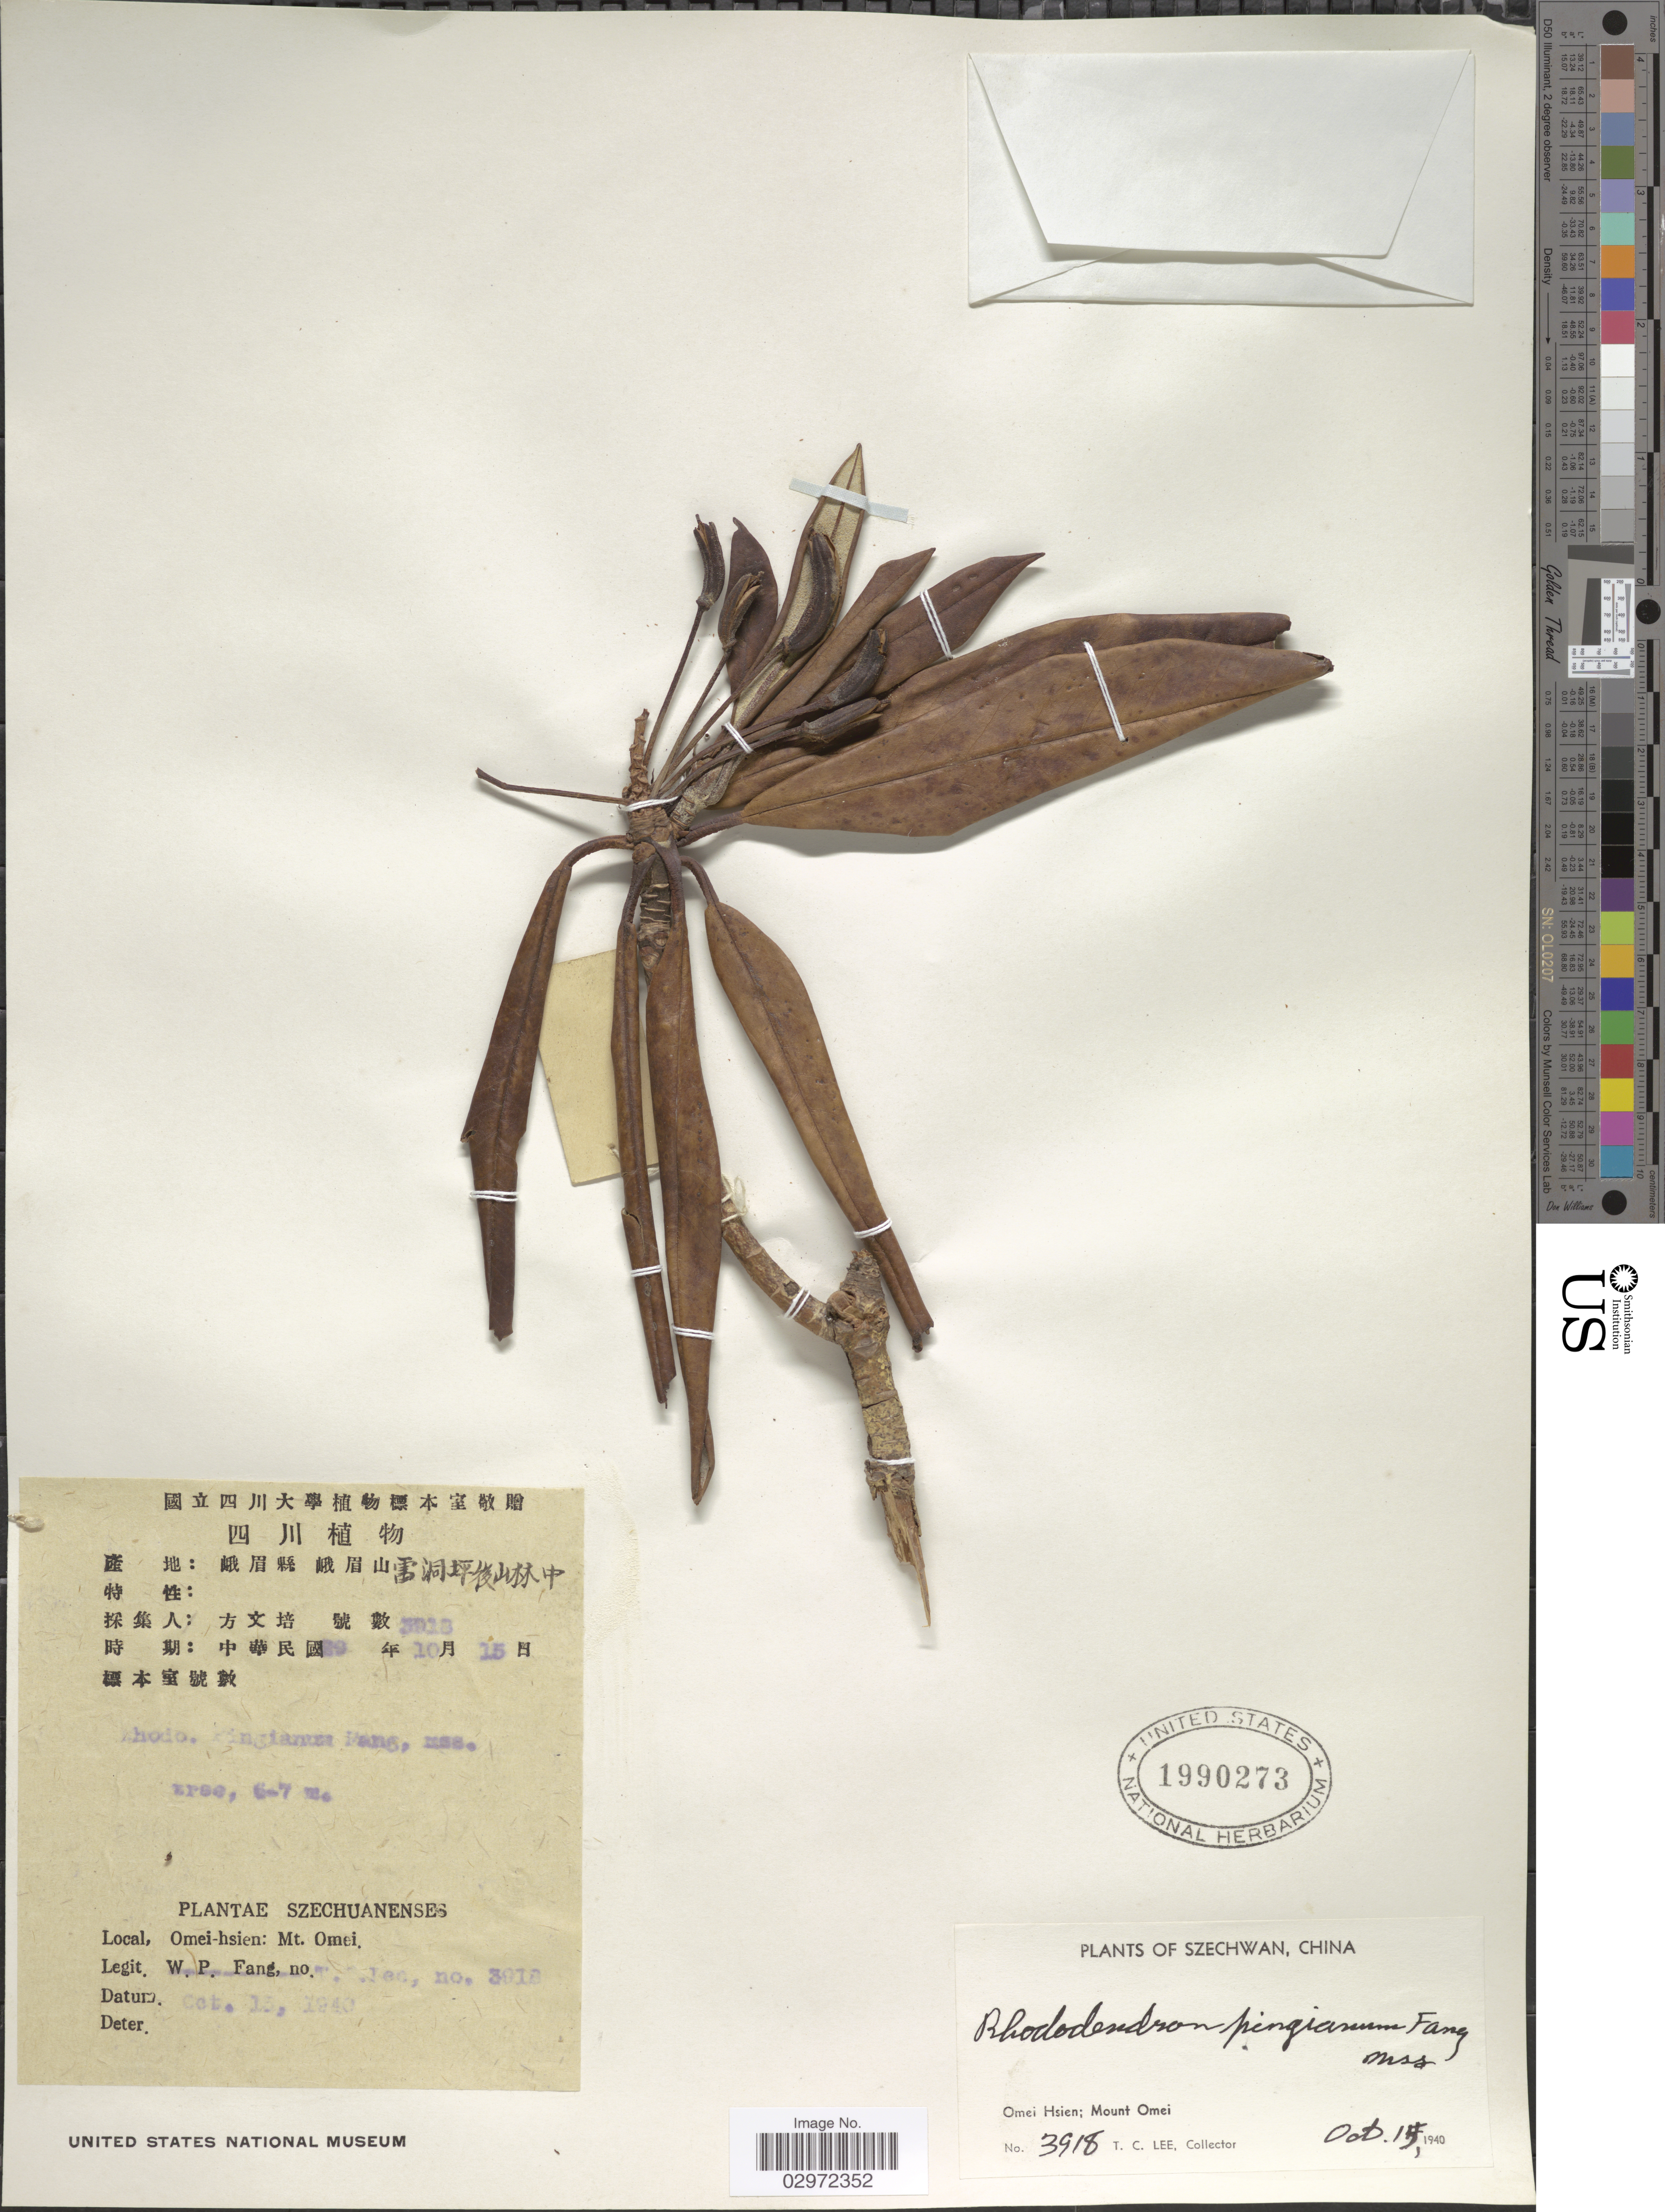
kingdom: Plantae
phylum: Tracheophyta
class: Magnoliopsida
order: Ericales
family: Ericaceae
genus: Rhododendron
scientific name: Rhododendron pingianum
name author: W.P. Fang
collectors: T. Lee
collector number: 3918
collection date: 1940-10-15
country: China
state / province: Sichuan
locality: Szechwan, Omei Hsien; Mount Omei.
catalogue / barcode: US 1990273